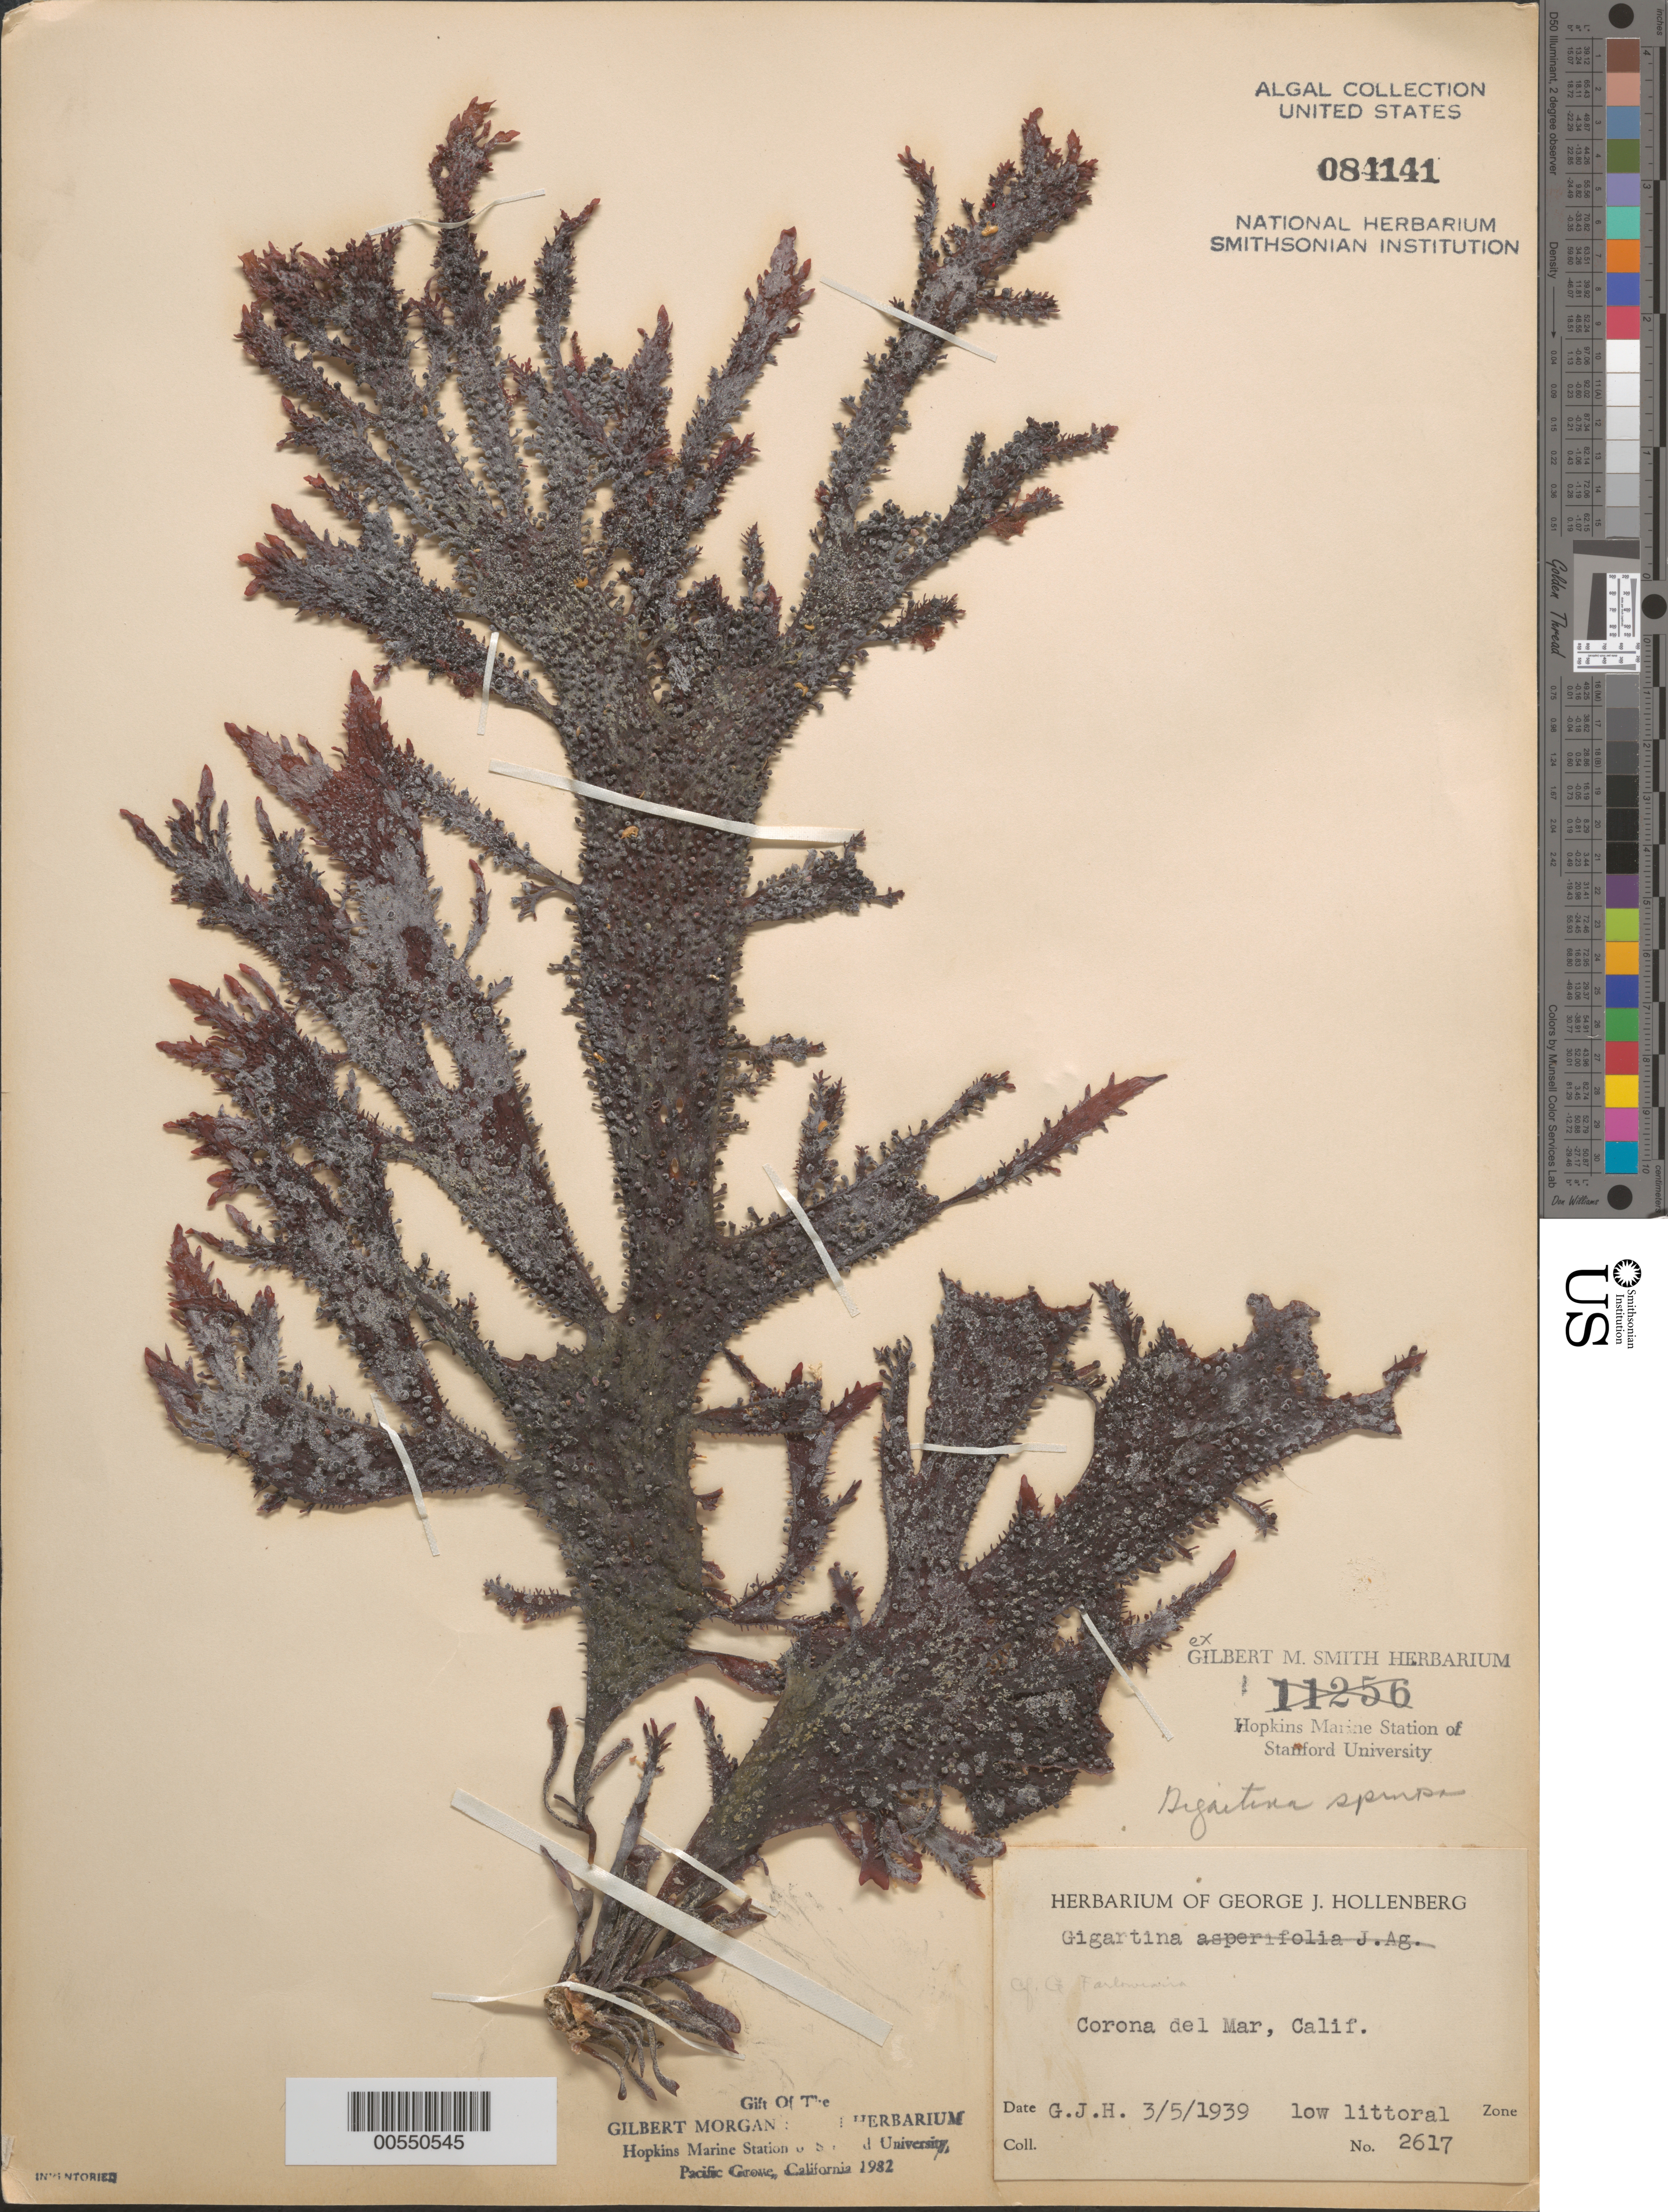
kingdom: Plantae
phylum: Rhodophyta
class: Florideophyceae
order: Gigartinales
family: Gigartinaceae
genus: Chondracanthus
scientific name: Chondracanthus spinosus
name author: (Kütz.) Guiry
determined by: Algae name updating Project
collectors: G. Hollenberg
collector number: GJH 2617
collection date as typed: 05 Mar 1939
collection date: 1939-03-05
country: United States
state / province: California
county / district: Orange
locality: Corona del Mar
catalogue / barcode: US 84141